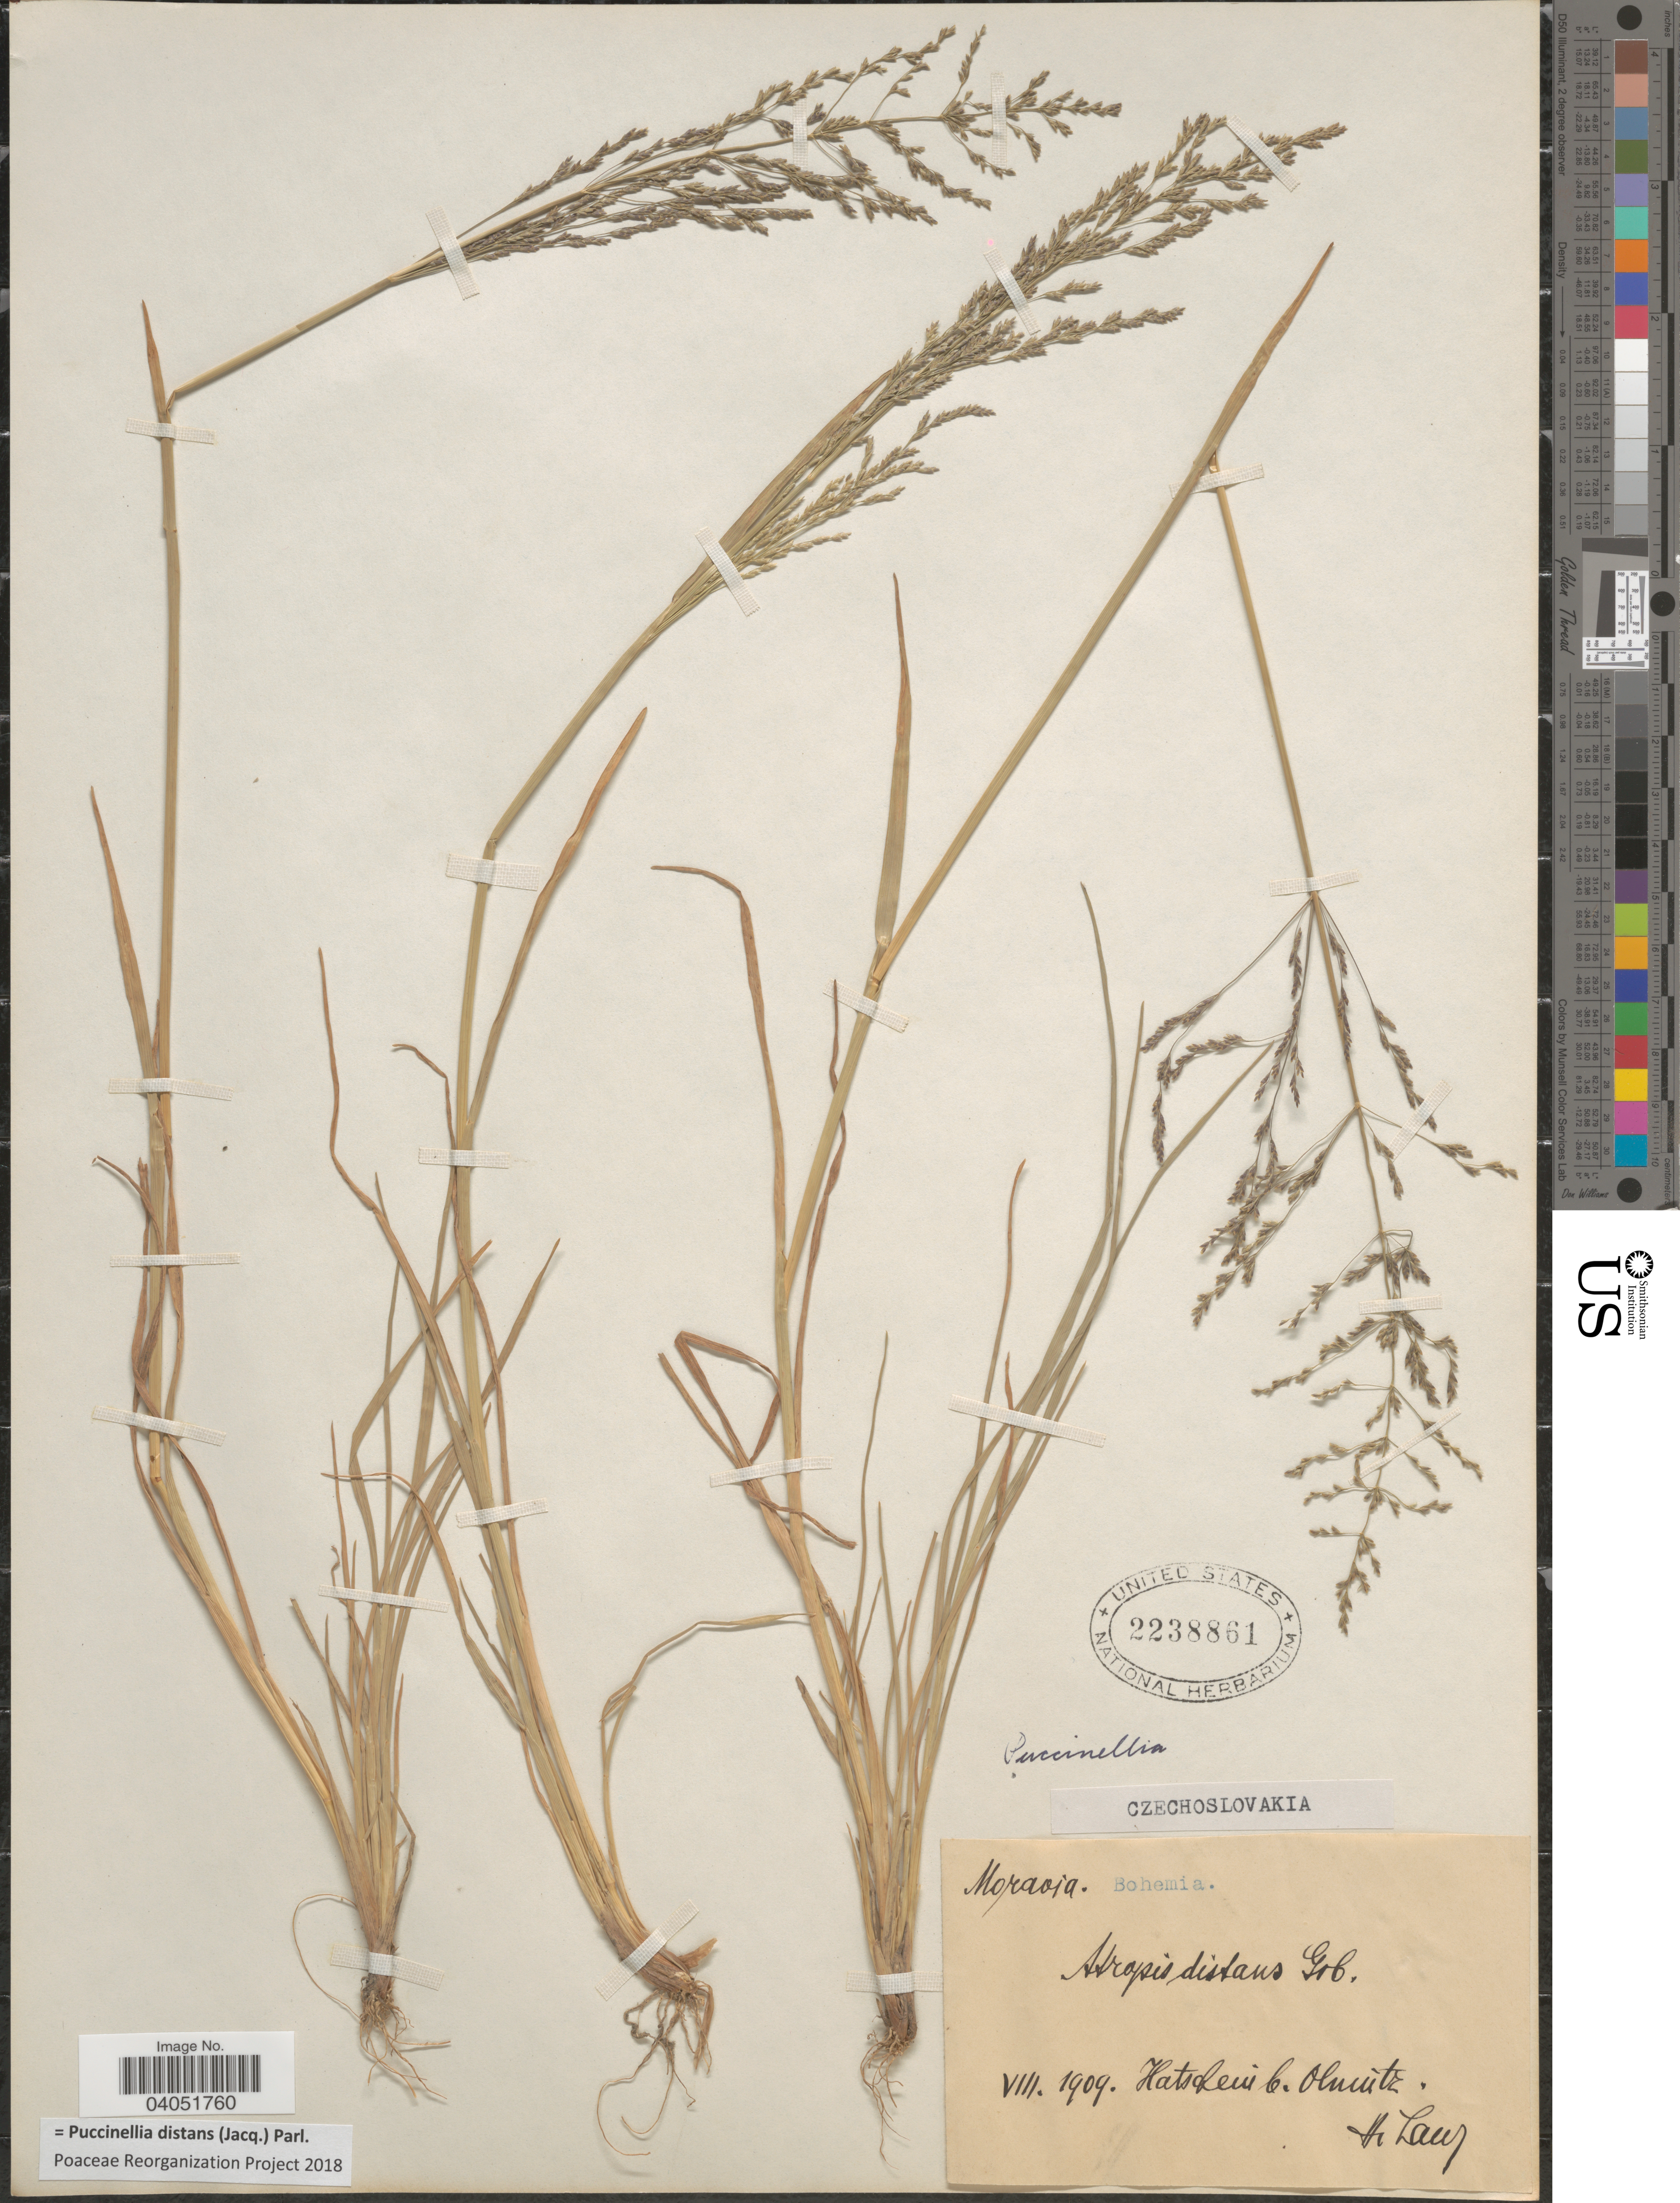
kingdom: Plantae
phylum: Tracheophyta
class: Liliopsida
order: Poales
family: Poaceae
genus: Puccinellia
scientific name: Puccinellia distans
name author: (Jacq.) Parl.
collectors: H. Laus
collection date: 1909-08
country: Czechia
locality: Moravia. Bohemia. Hatscheni b. Olmütz.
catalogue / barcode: US 2238861